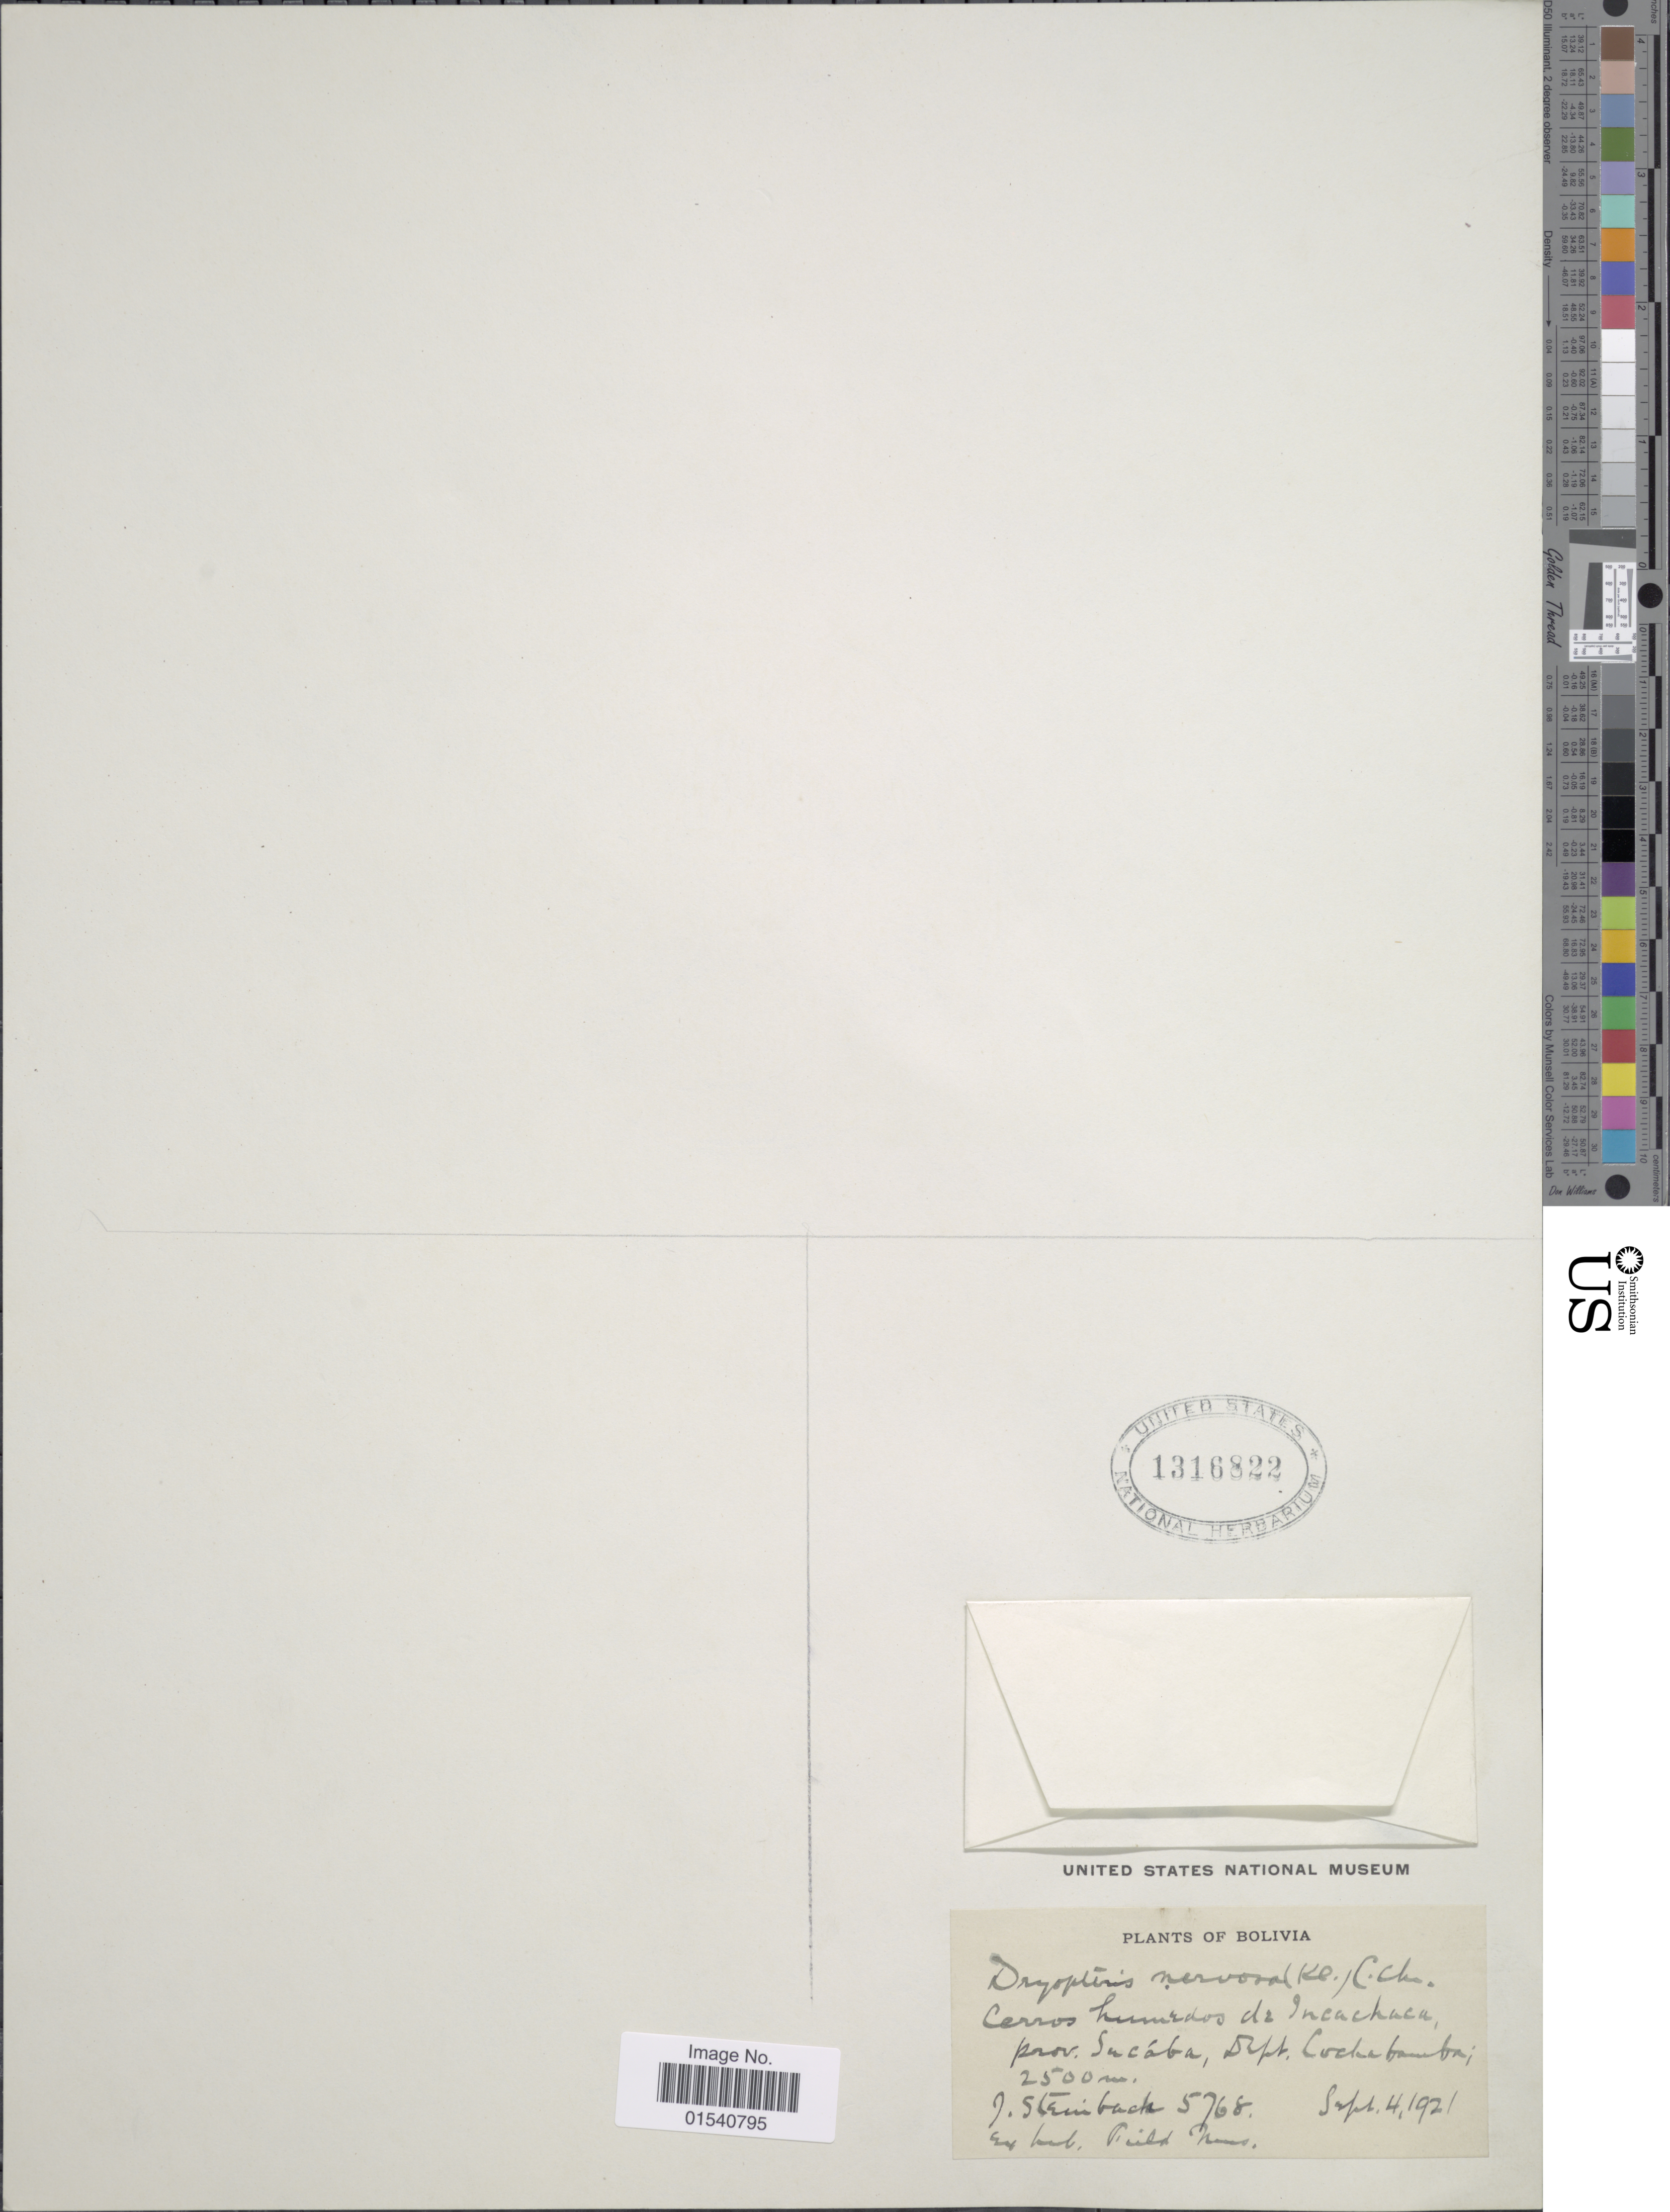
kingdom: Plantae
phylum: Tracheophyta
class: Polypodiopsida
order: Polypodiales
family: Thelypteridaceae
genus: Amauropelta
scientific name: Amauropelta rudis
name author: (Kunze) Pic. Serm.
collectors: J. Steinbach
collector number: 5768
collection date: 1921-09-04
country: Bolivia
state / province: Cochabamba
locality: Cerros humides de Incachaca, prov. Sucába, Dept. Cochabamba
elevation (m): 2500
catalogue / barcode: US 1316822